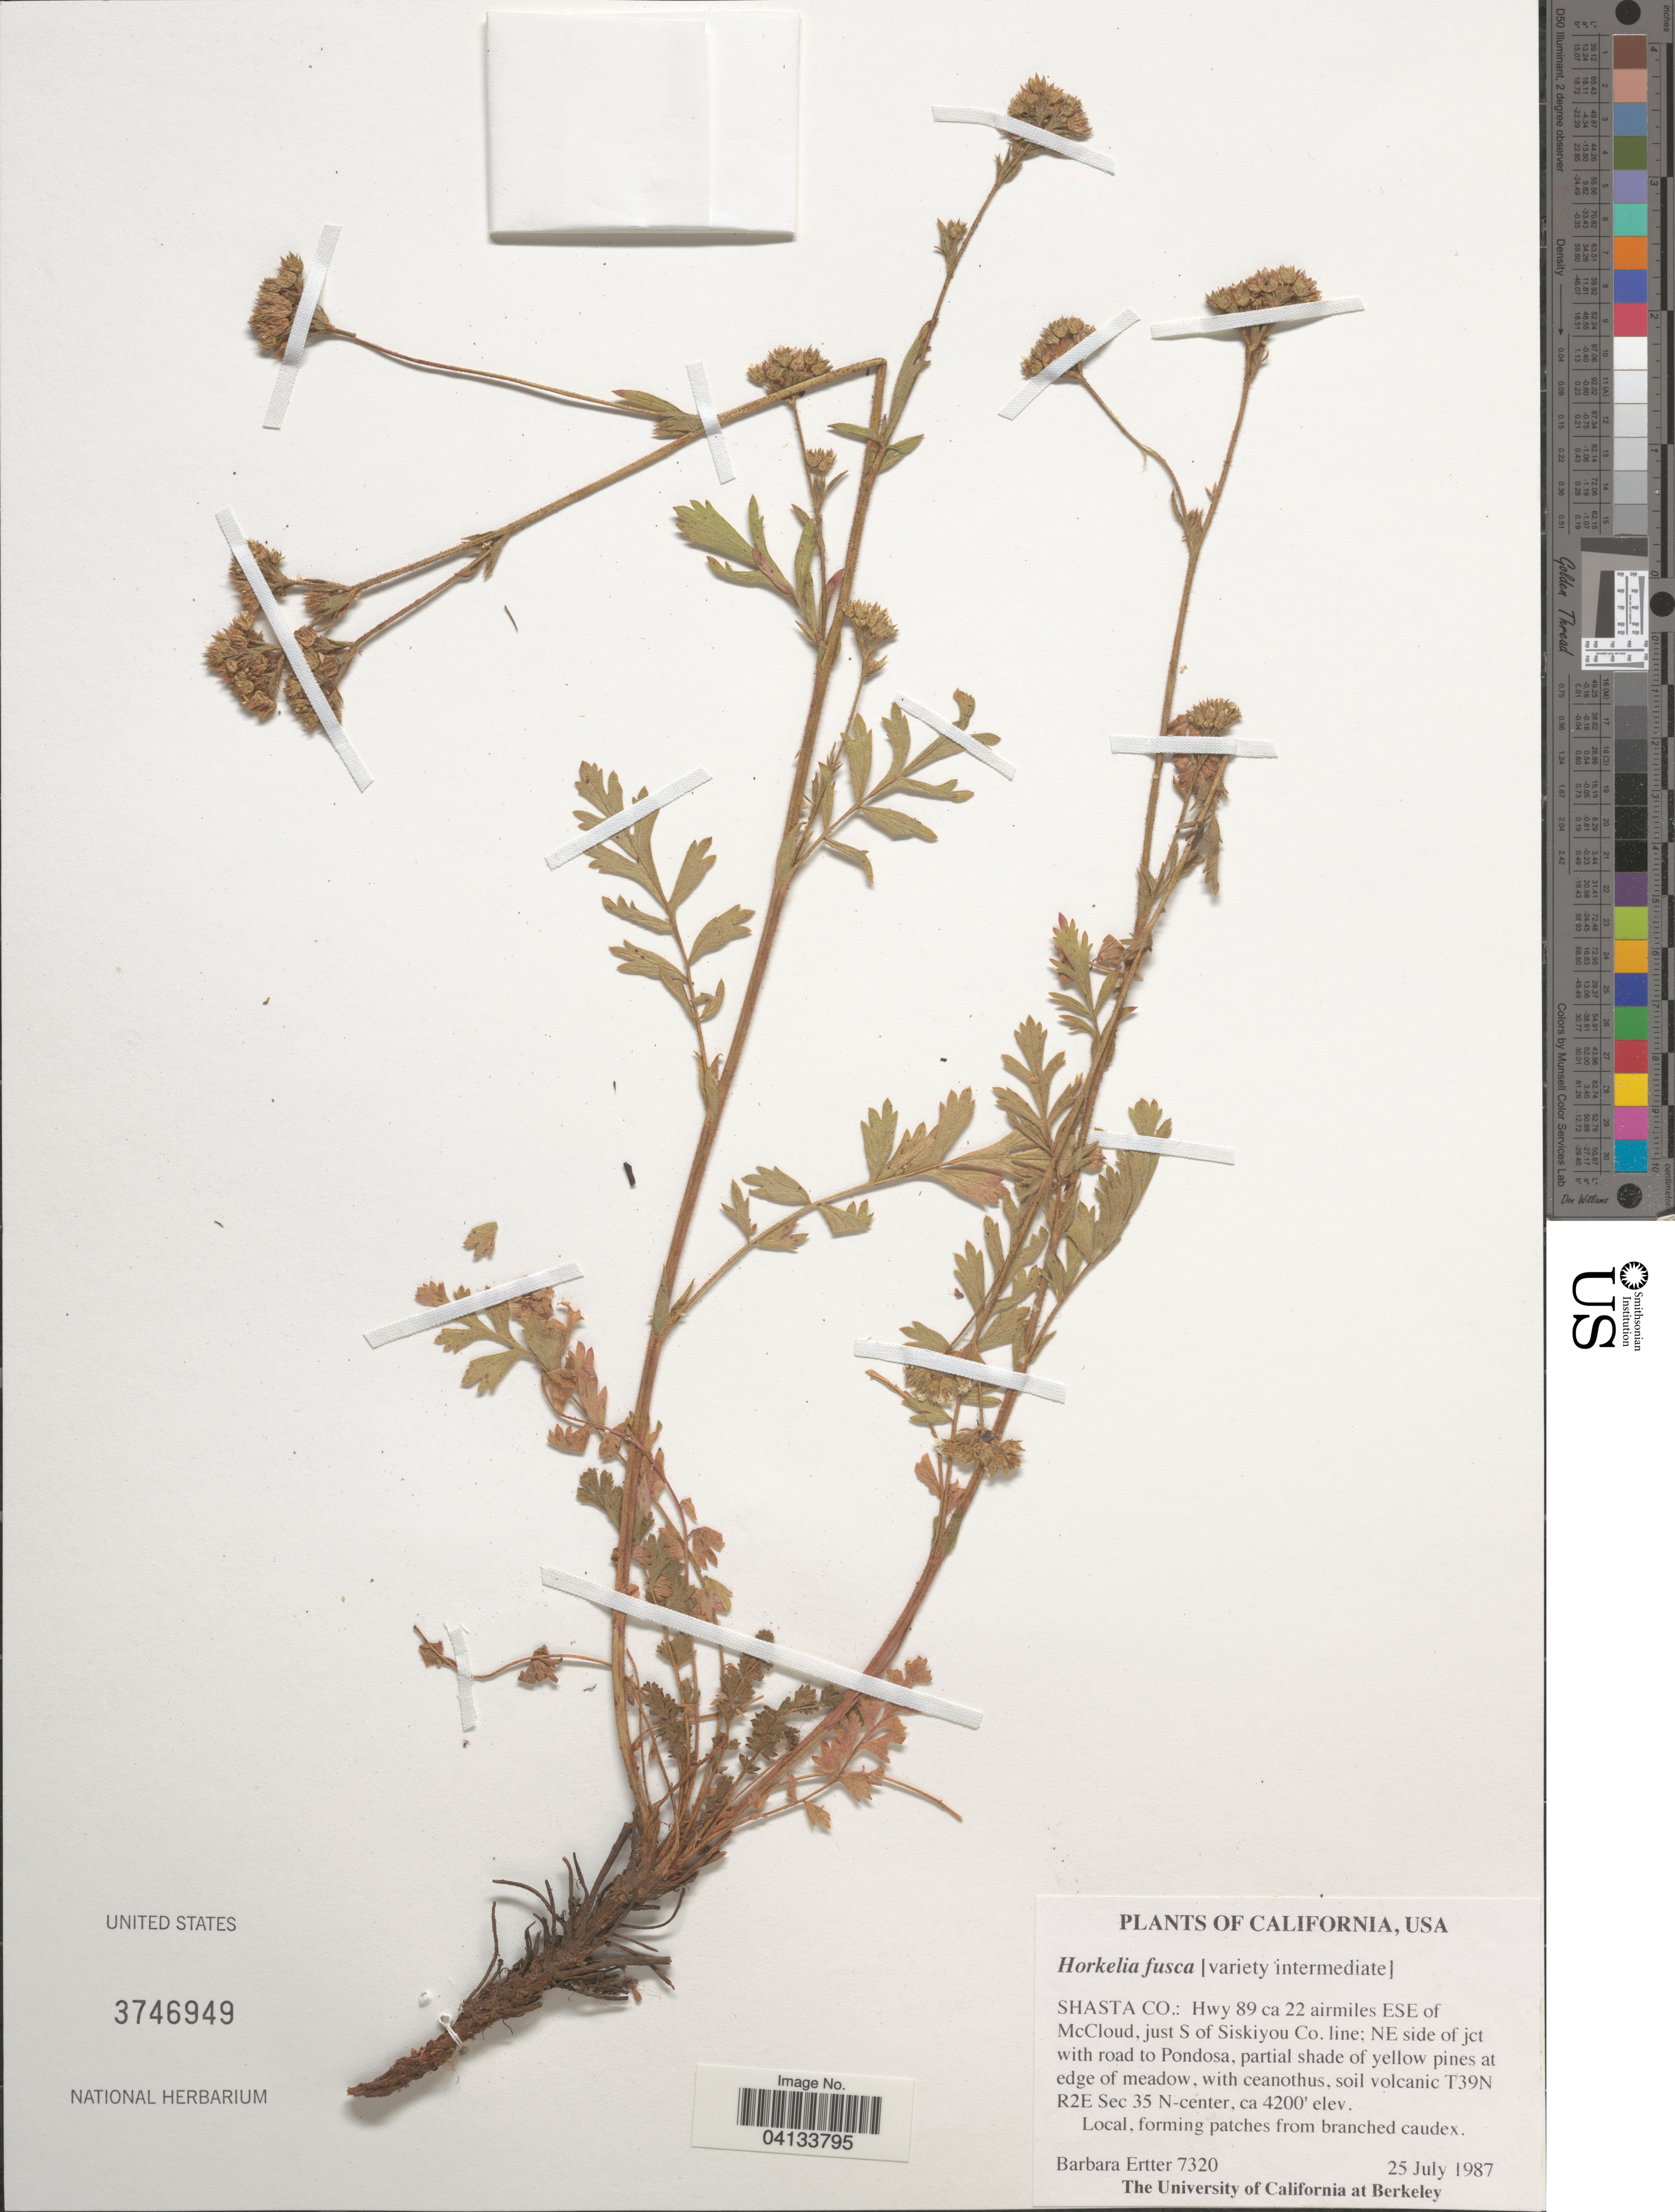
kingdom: Plantae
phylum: Tracheophyta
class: Magnoliopsida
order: Rosales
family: Rosaceae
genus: Potentilla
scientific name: Potentilla douglasii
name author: Greene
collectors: B. Ertter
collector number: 7320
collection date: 1987-07-25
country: United States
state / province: California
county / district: Siskiyou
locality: Shasta Co.: Hwy 89 ca 22 airmiles ESE of McCloud, just S of Siskiyou Co. line; NE side of jct with road to Pondosa, soil volcanic T39N R2E Sec 35 N-center.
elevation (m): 1280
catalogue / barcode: US 3746949